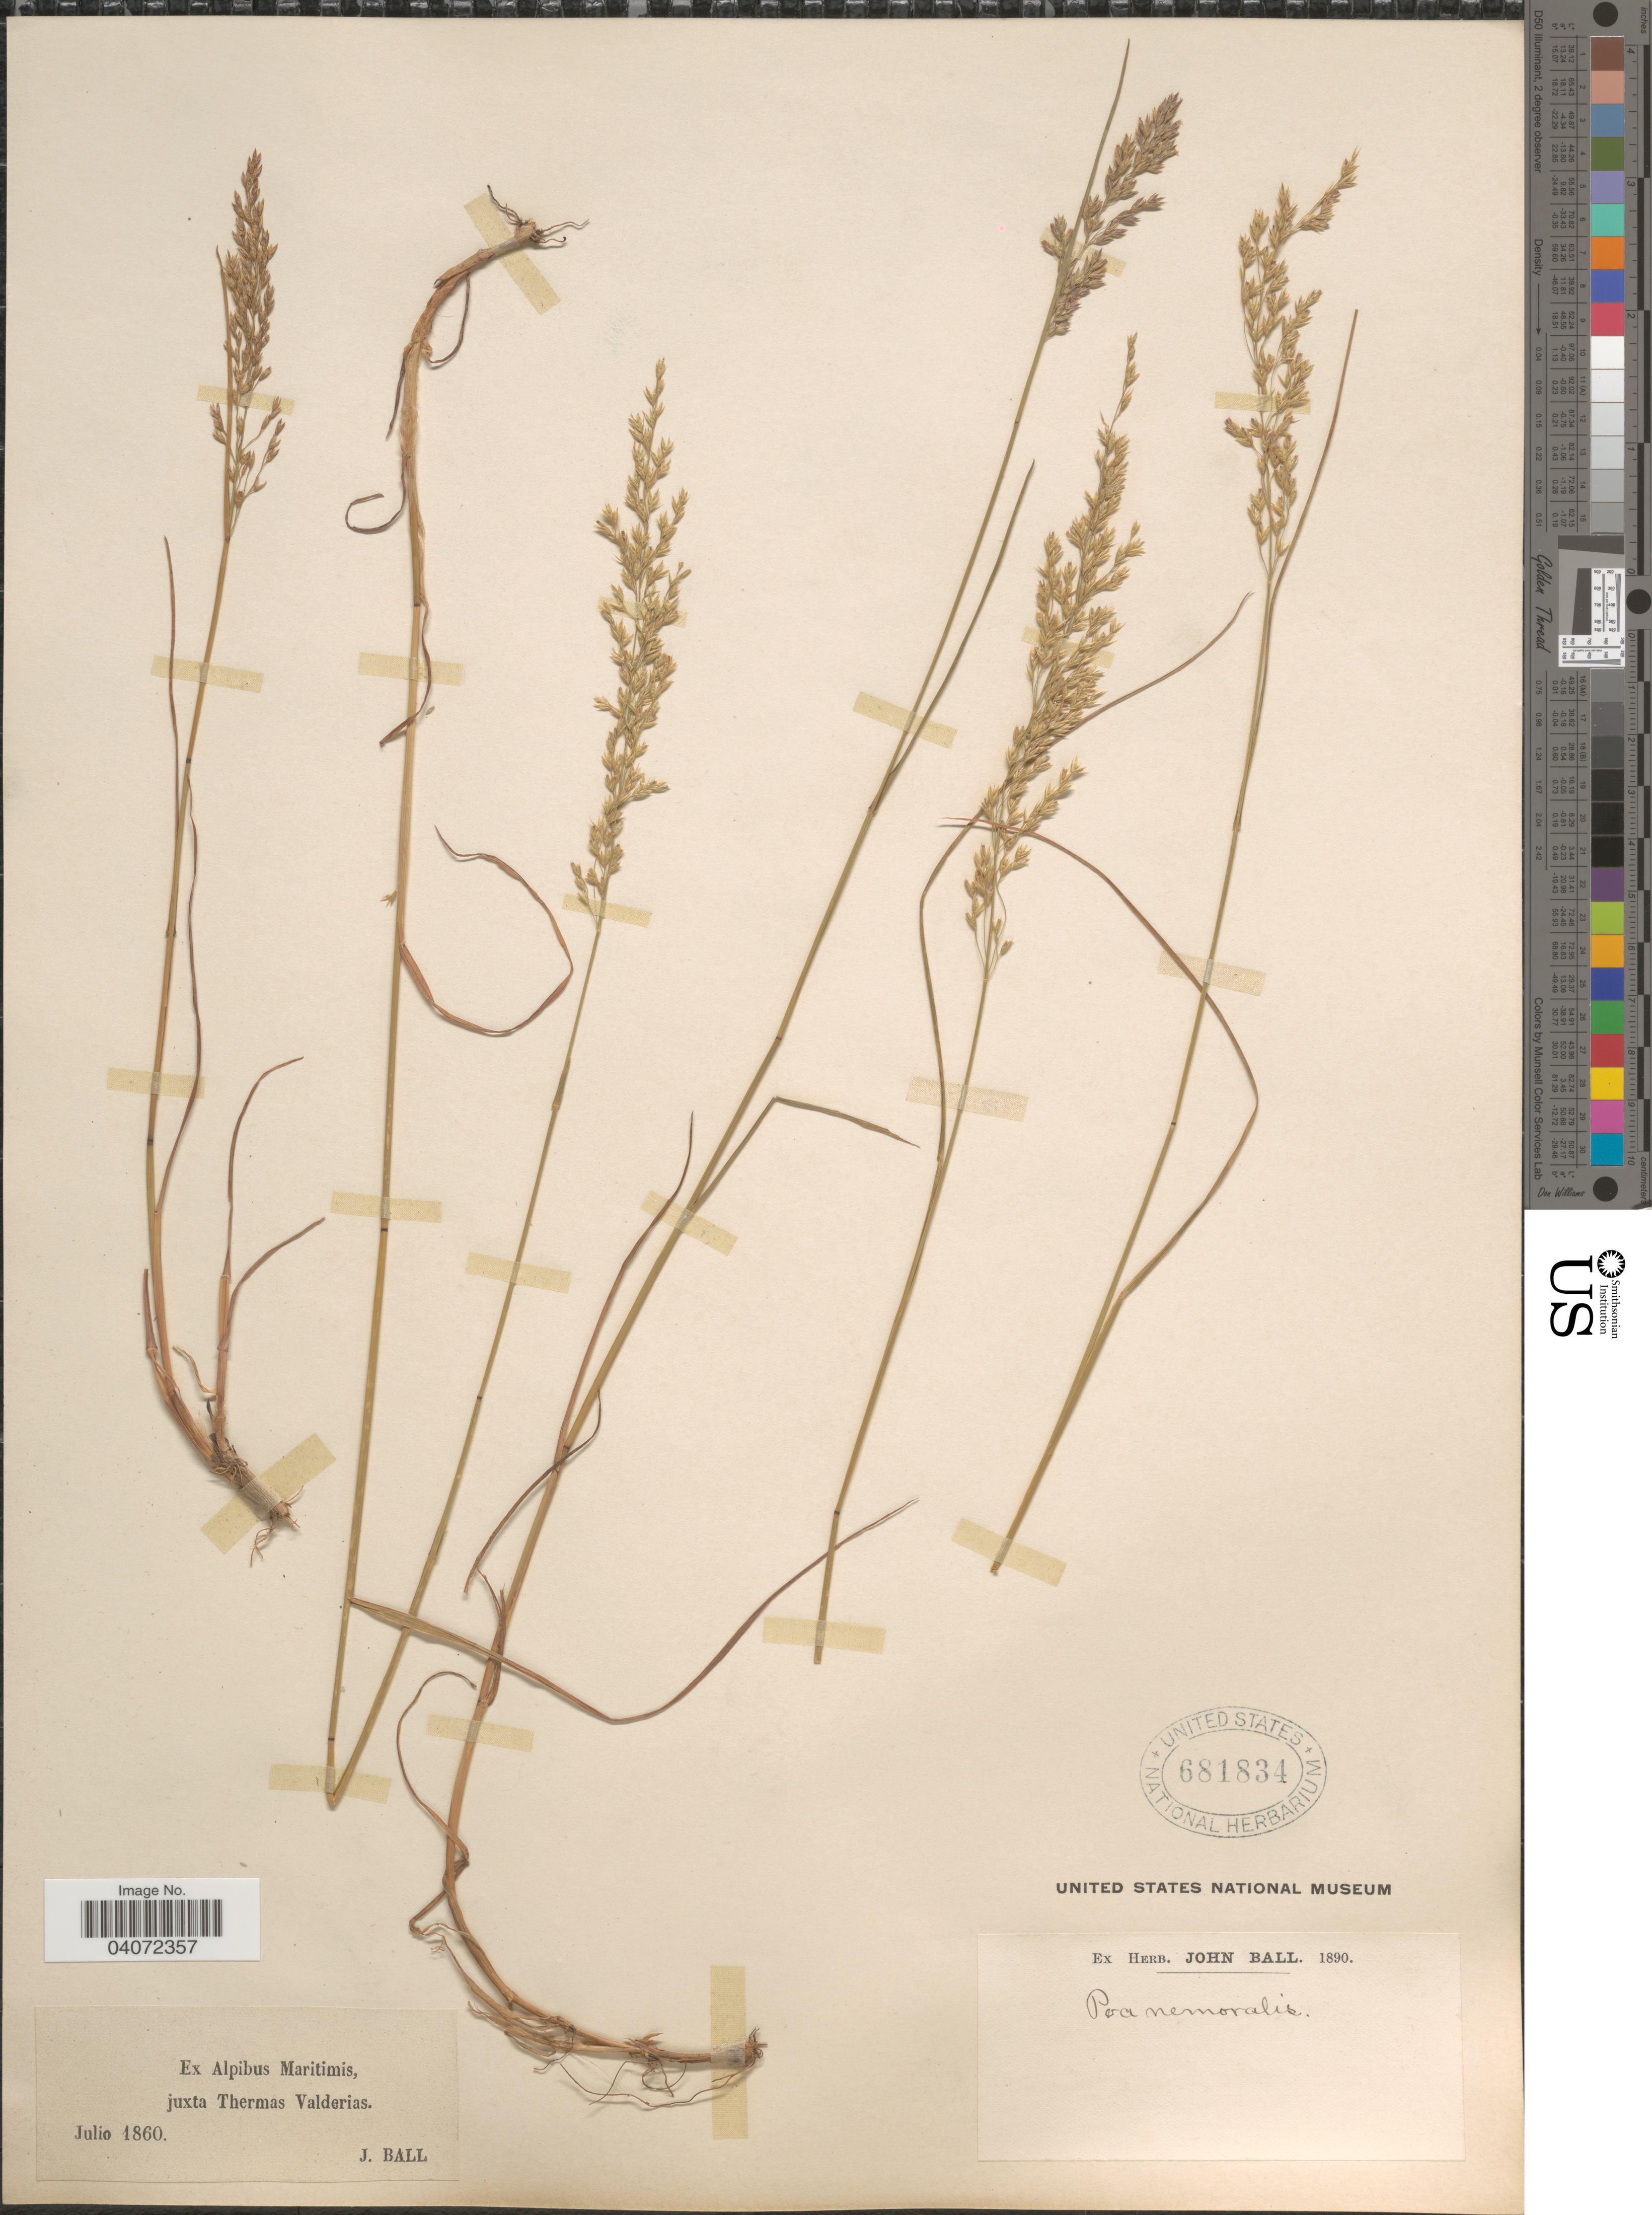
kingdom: Plantae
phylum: Tracheophyta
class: Liliopsida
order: Poales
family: Poaceae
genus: Poa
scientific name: Poa nemoralis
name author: L.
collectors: J. Ball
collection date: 1860-07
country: Italy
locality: Ex Alpibus Maritimis, juxta Thermas Valderias.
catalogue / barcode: US 681834